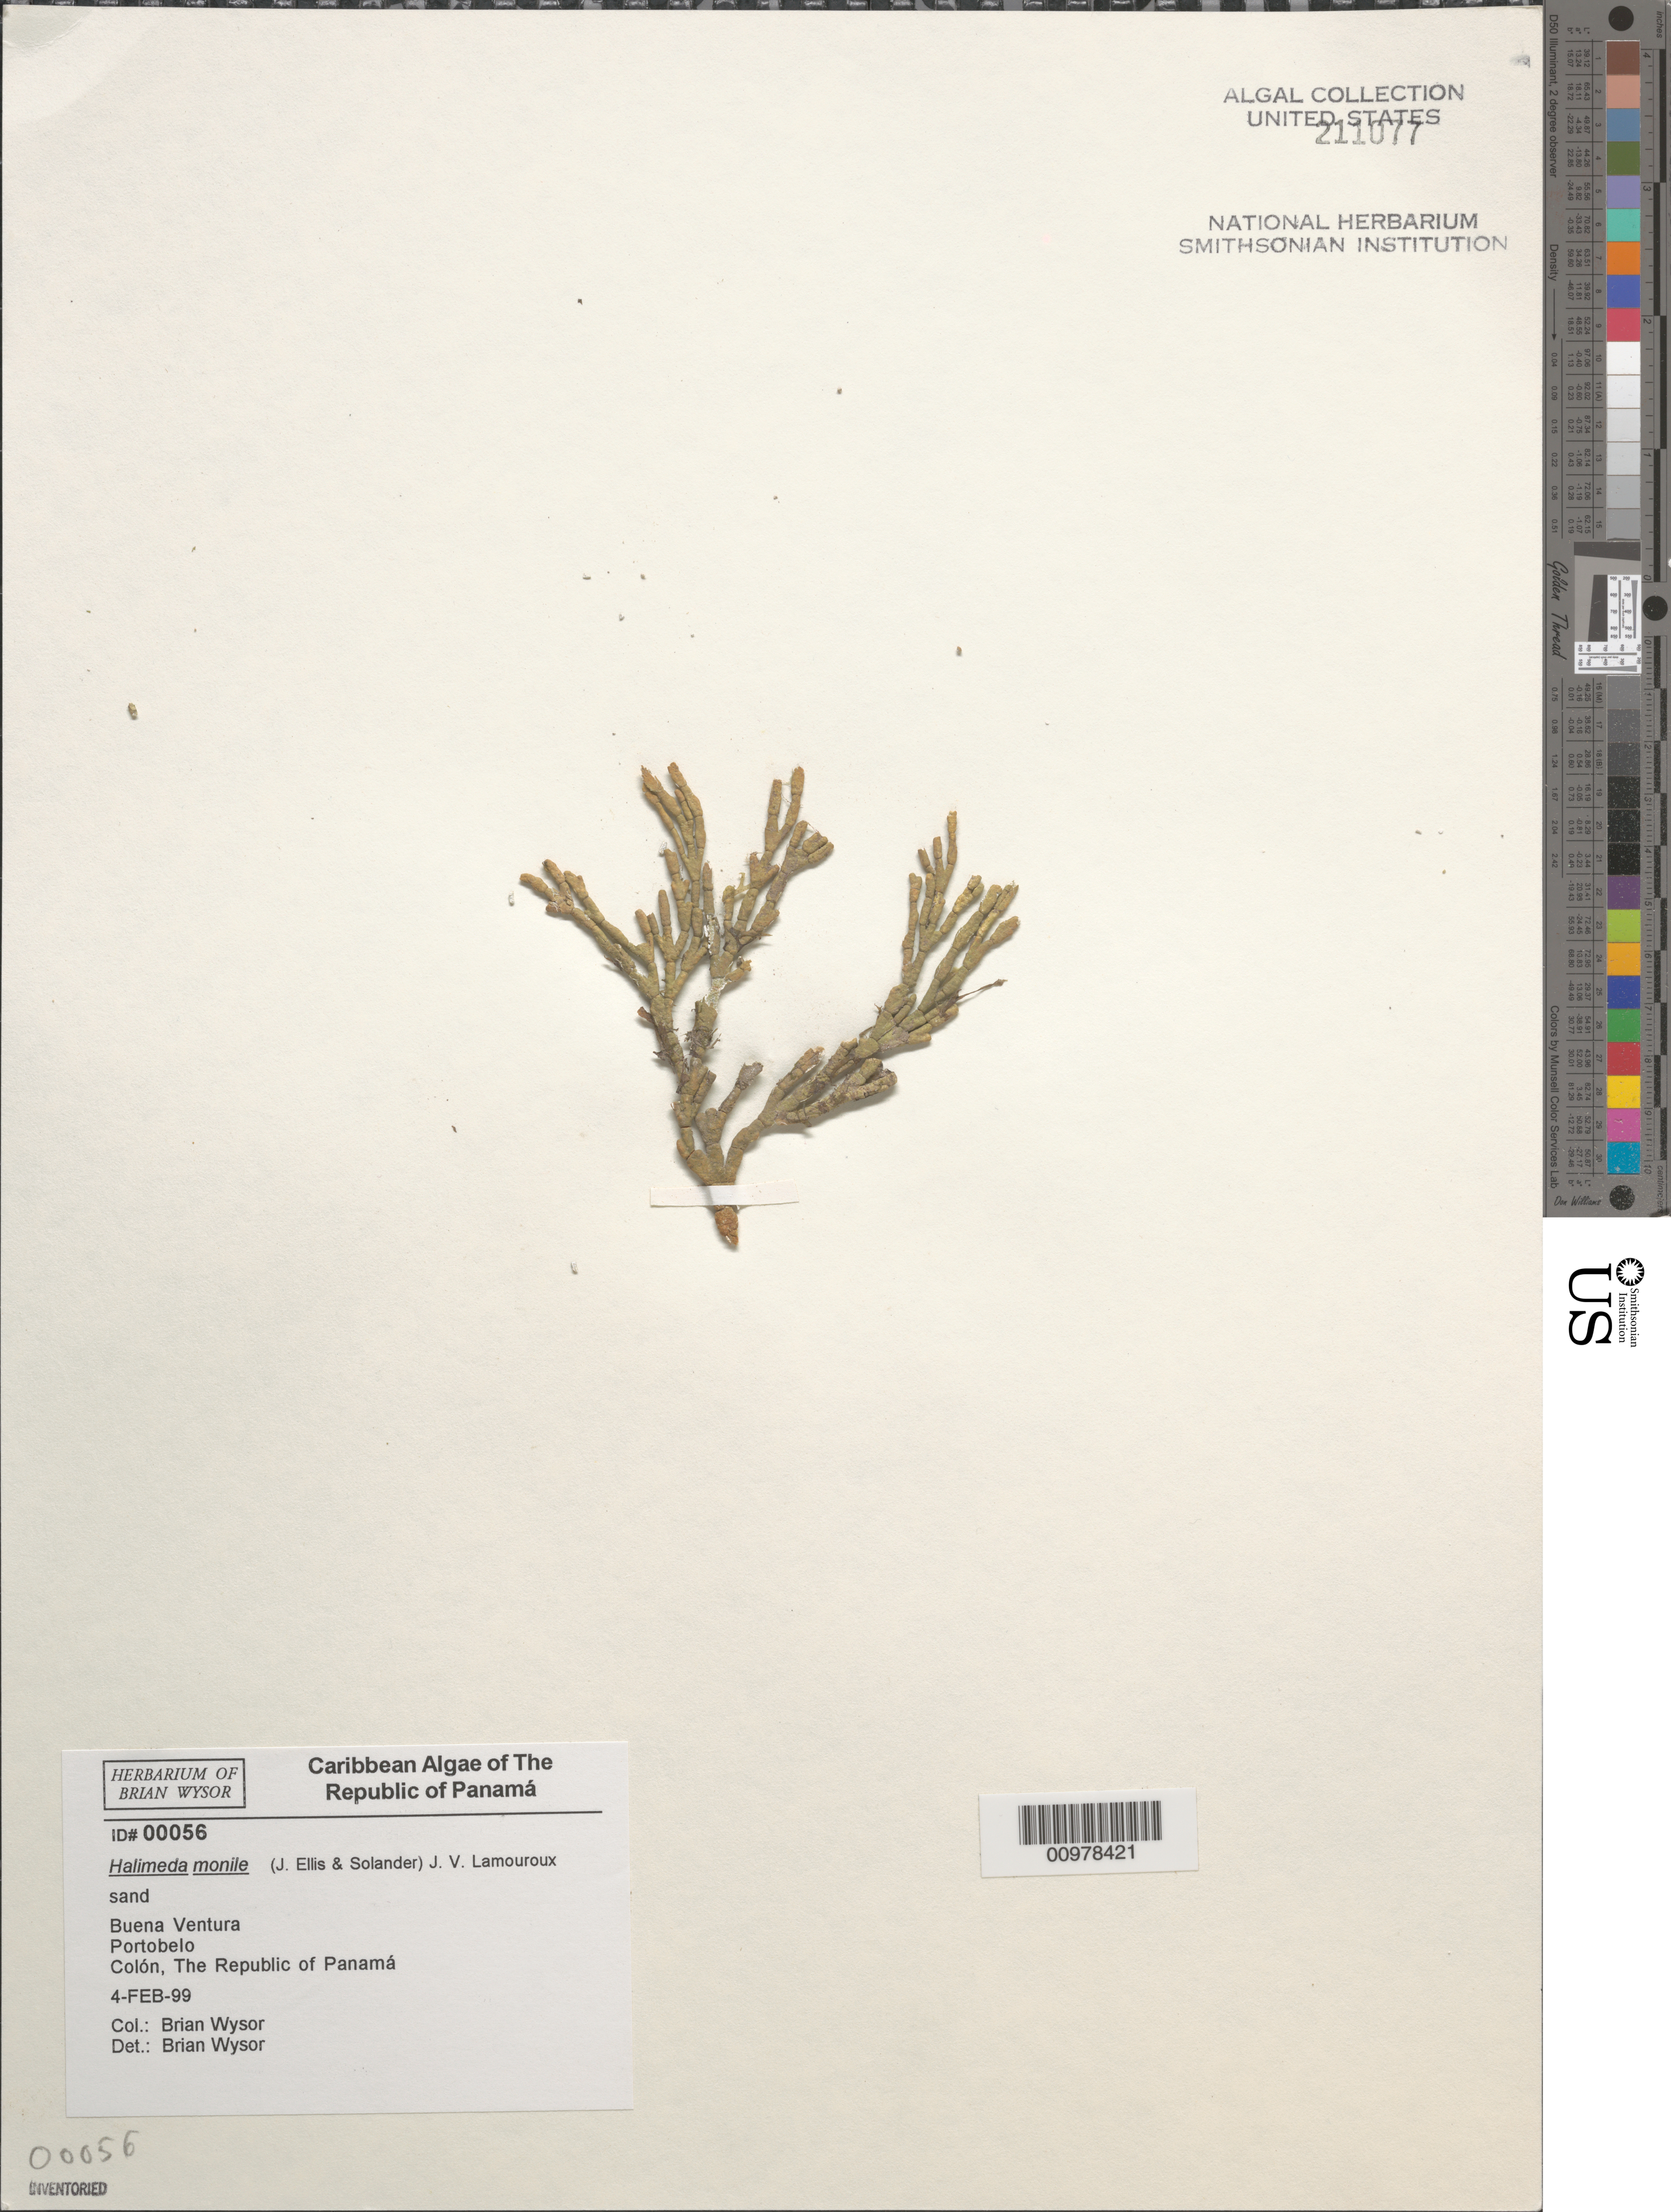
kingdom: Plantae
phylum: Chlorophyta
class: Ulvophyceae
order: Bryopsidales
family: Halimedaceae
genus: Halimeda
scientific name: Halimeda monile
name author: (J. Ellis & Sol.) J.V.Lamouroux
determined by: Wysor, B.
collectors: B. Wysor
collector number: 00056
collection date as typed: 04 Feb 1999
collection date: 1999-02-04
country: Panama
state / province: Colón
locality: Buena Ventura, Portobelo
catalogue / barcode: US 211077